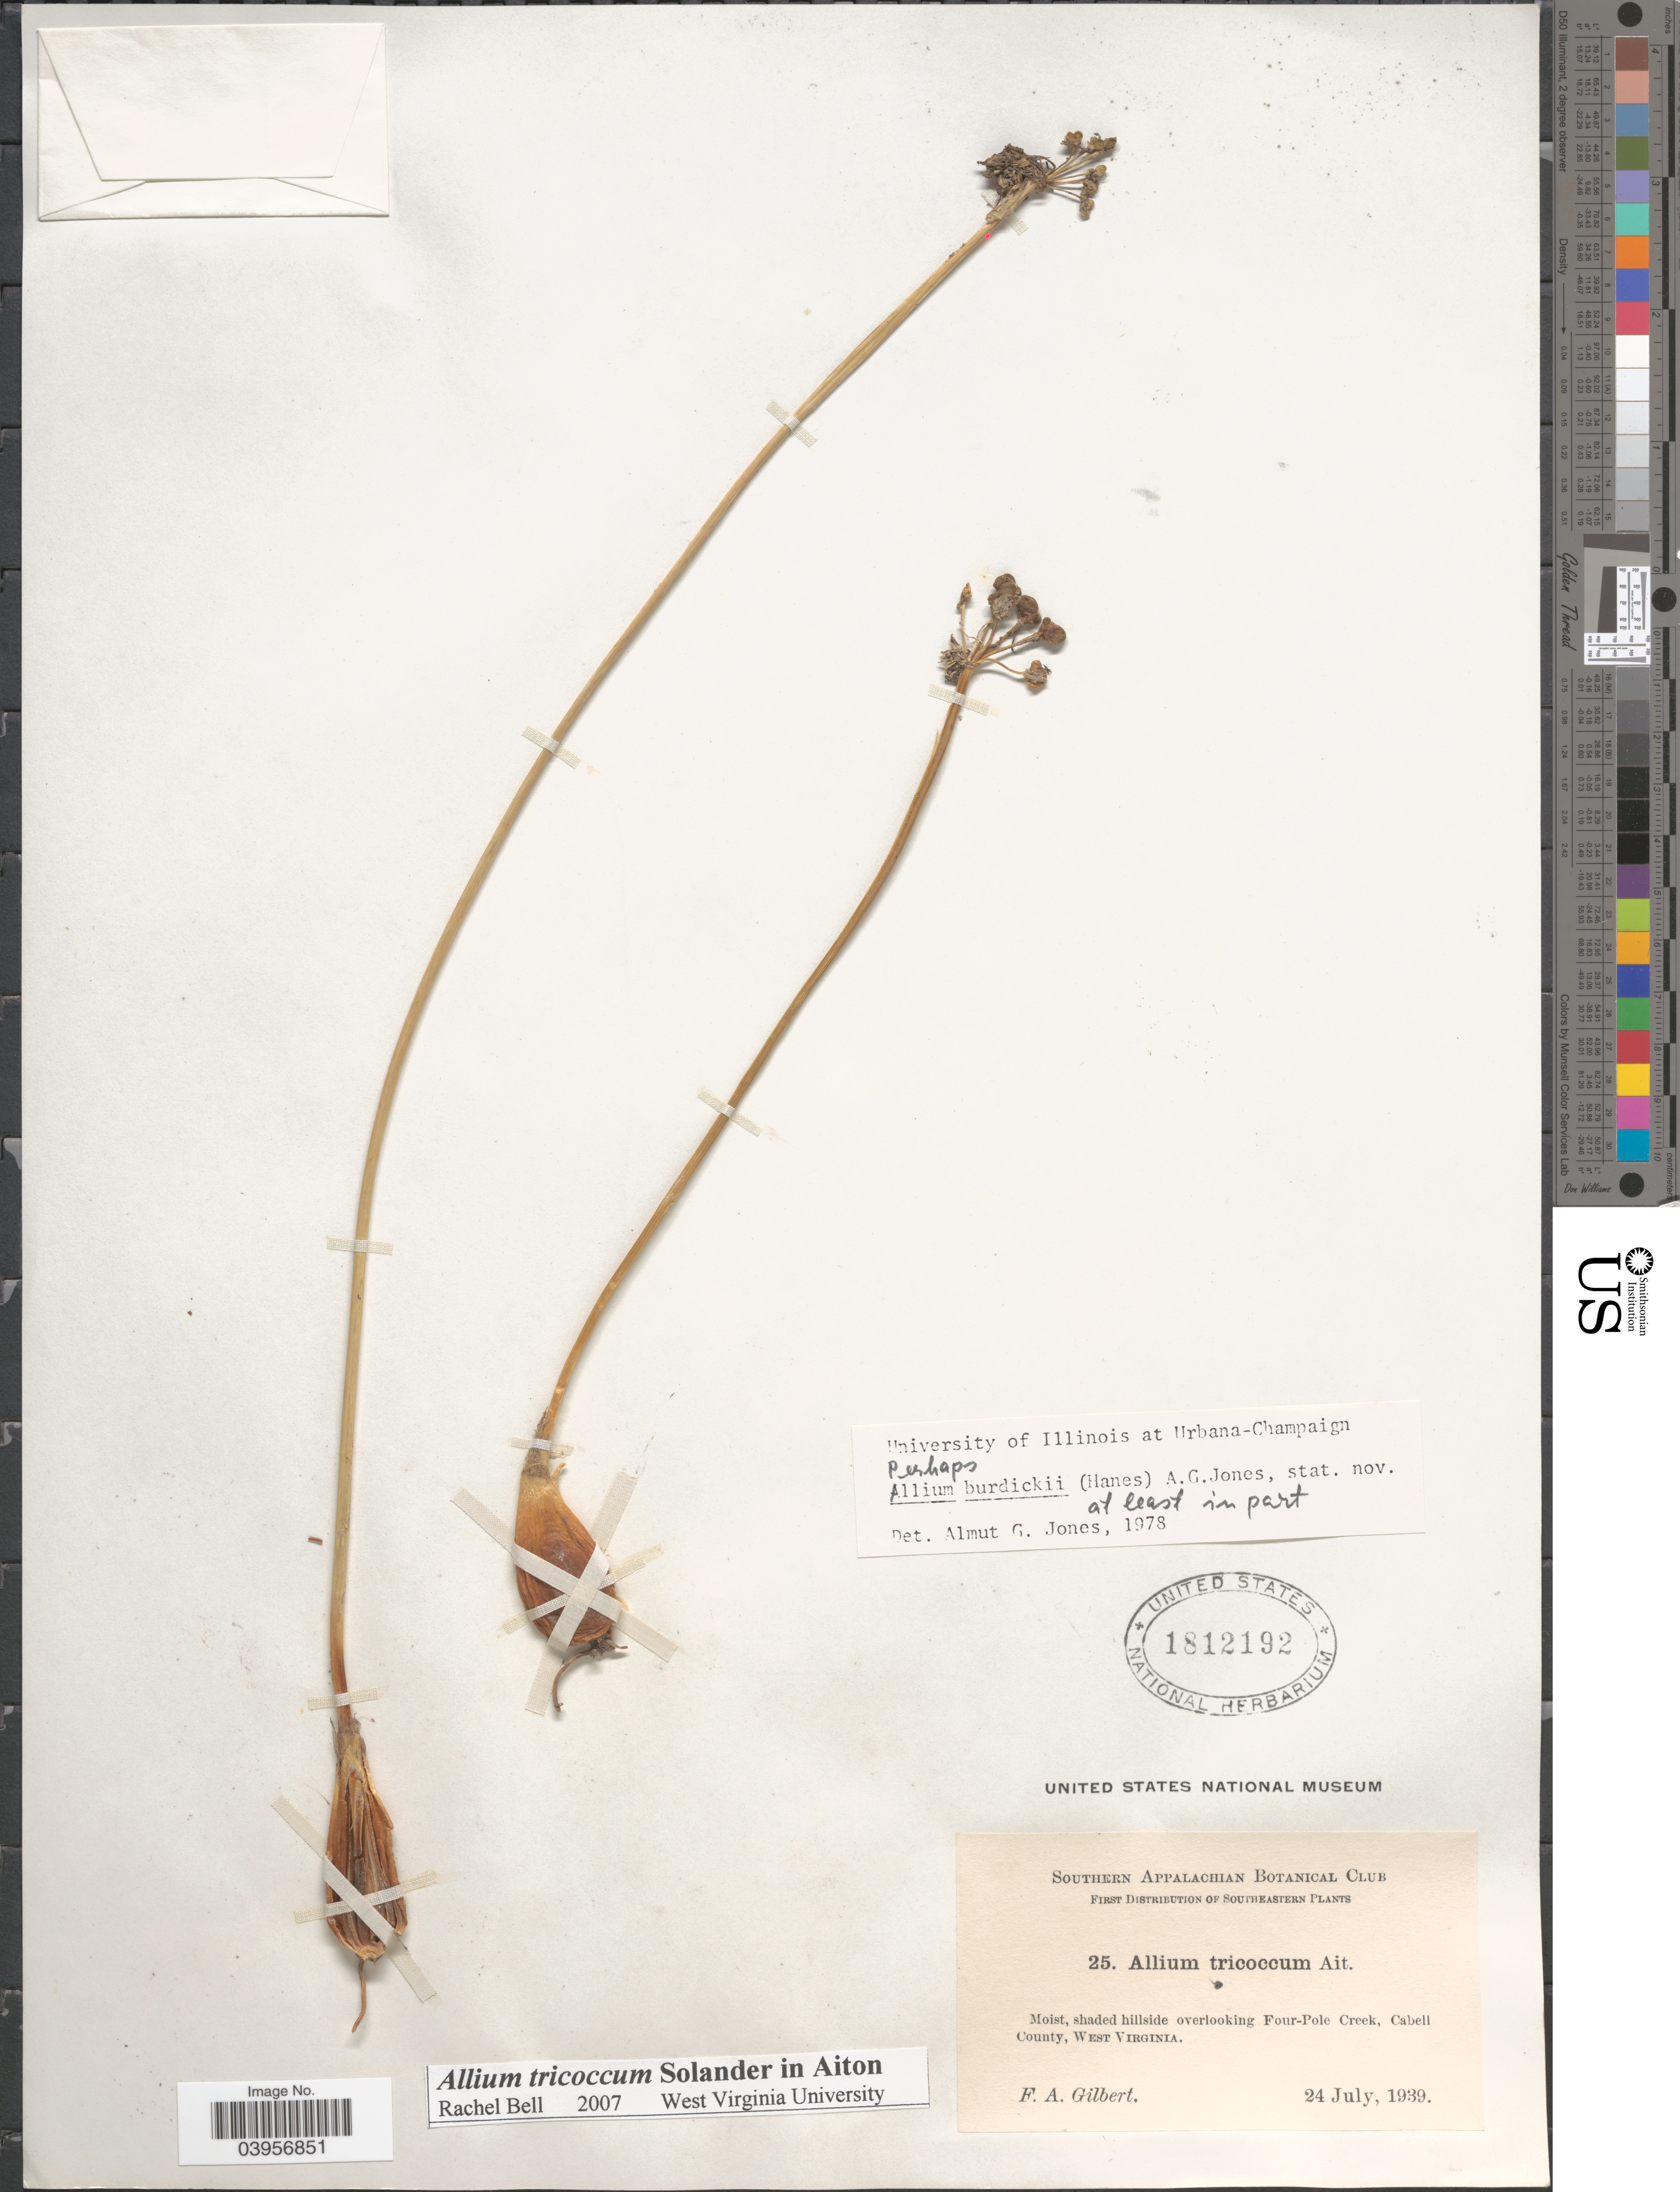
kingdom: Plantae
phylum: Tracheophyta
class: Liliopsida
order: Asparagales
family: Amaryllidaceae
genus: Allium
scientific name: Allium tricoccum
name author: Aiton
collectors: F. A. Gilbert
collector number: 25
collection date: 1939-07-24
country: United States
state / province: West Virginia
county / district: Cabell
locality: Southeastern. Moist, shaded hillside overlooking Four-Pole Creek, Cabell County.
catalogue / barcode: US 1812192